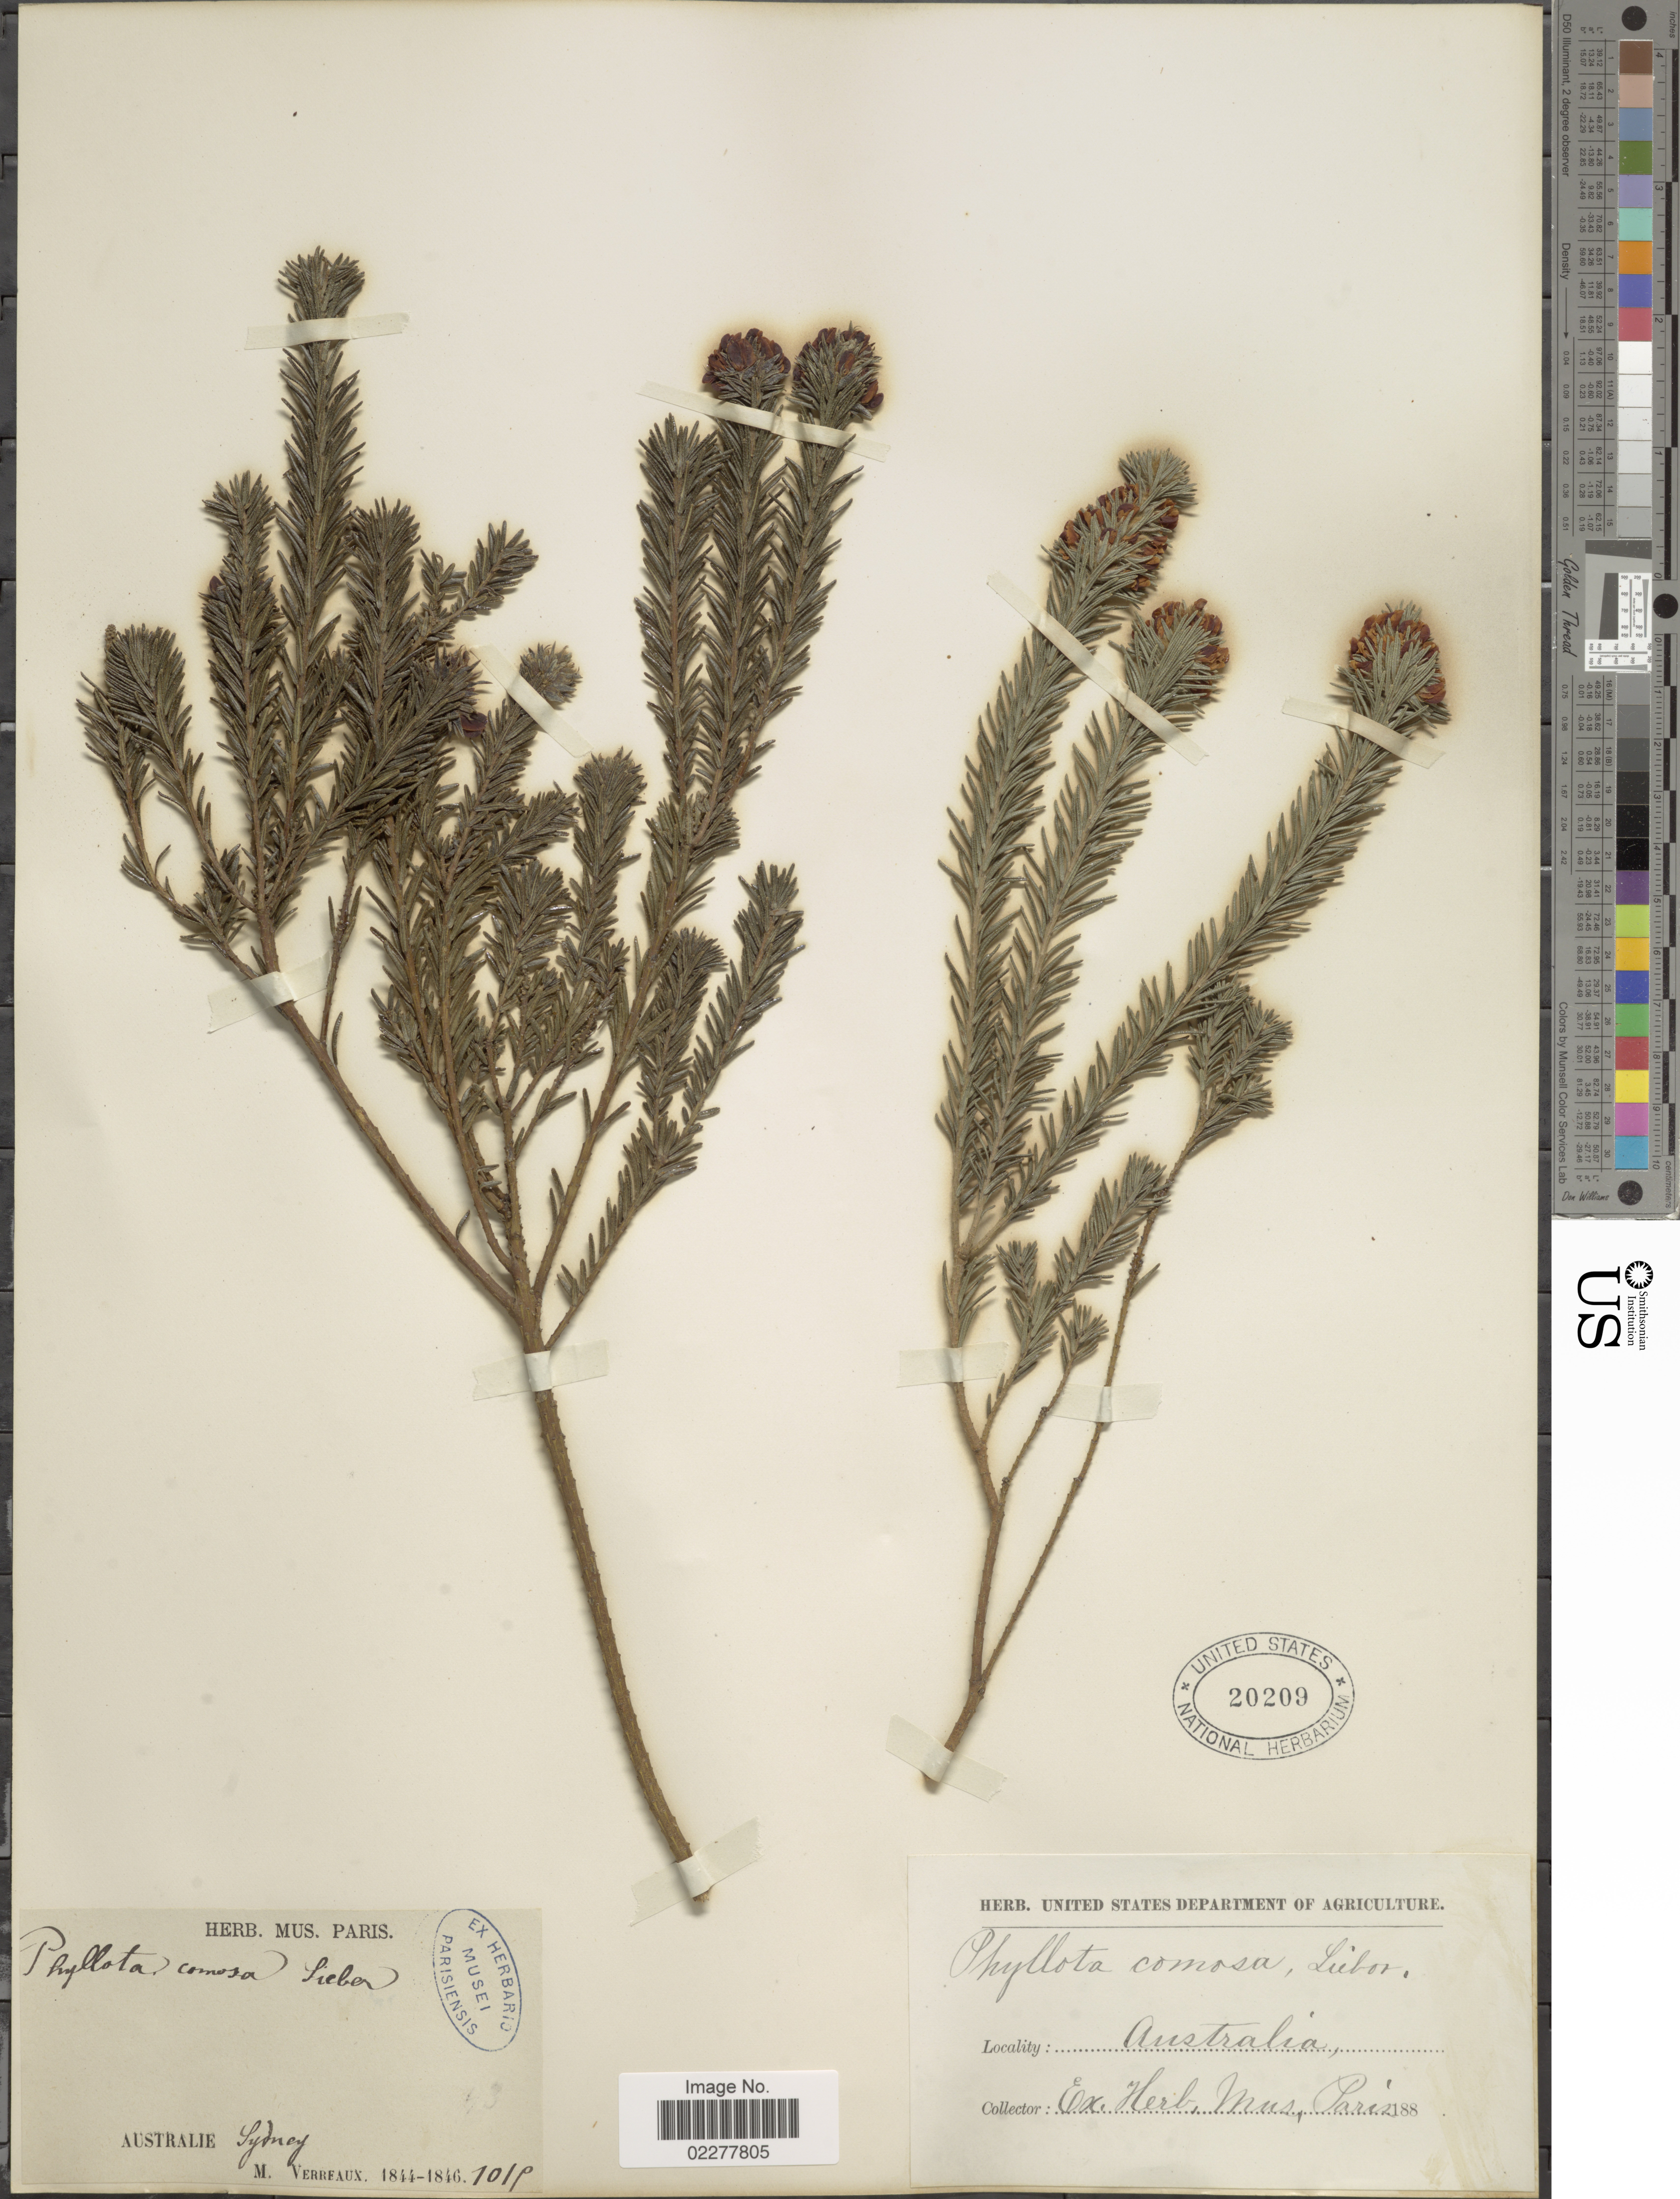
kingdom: Plantae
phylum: Tracheophyta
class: Magnoliopsida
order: Fabales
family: Fabaceae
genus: Phyllota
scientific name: Phyllota comosa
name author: Benth.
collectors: M. Verreaux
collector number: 101p?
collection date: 1844/1846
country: Australia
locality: Australie Sydney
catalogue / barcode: US 20209